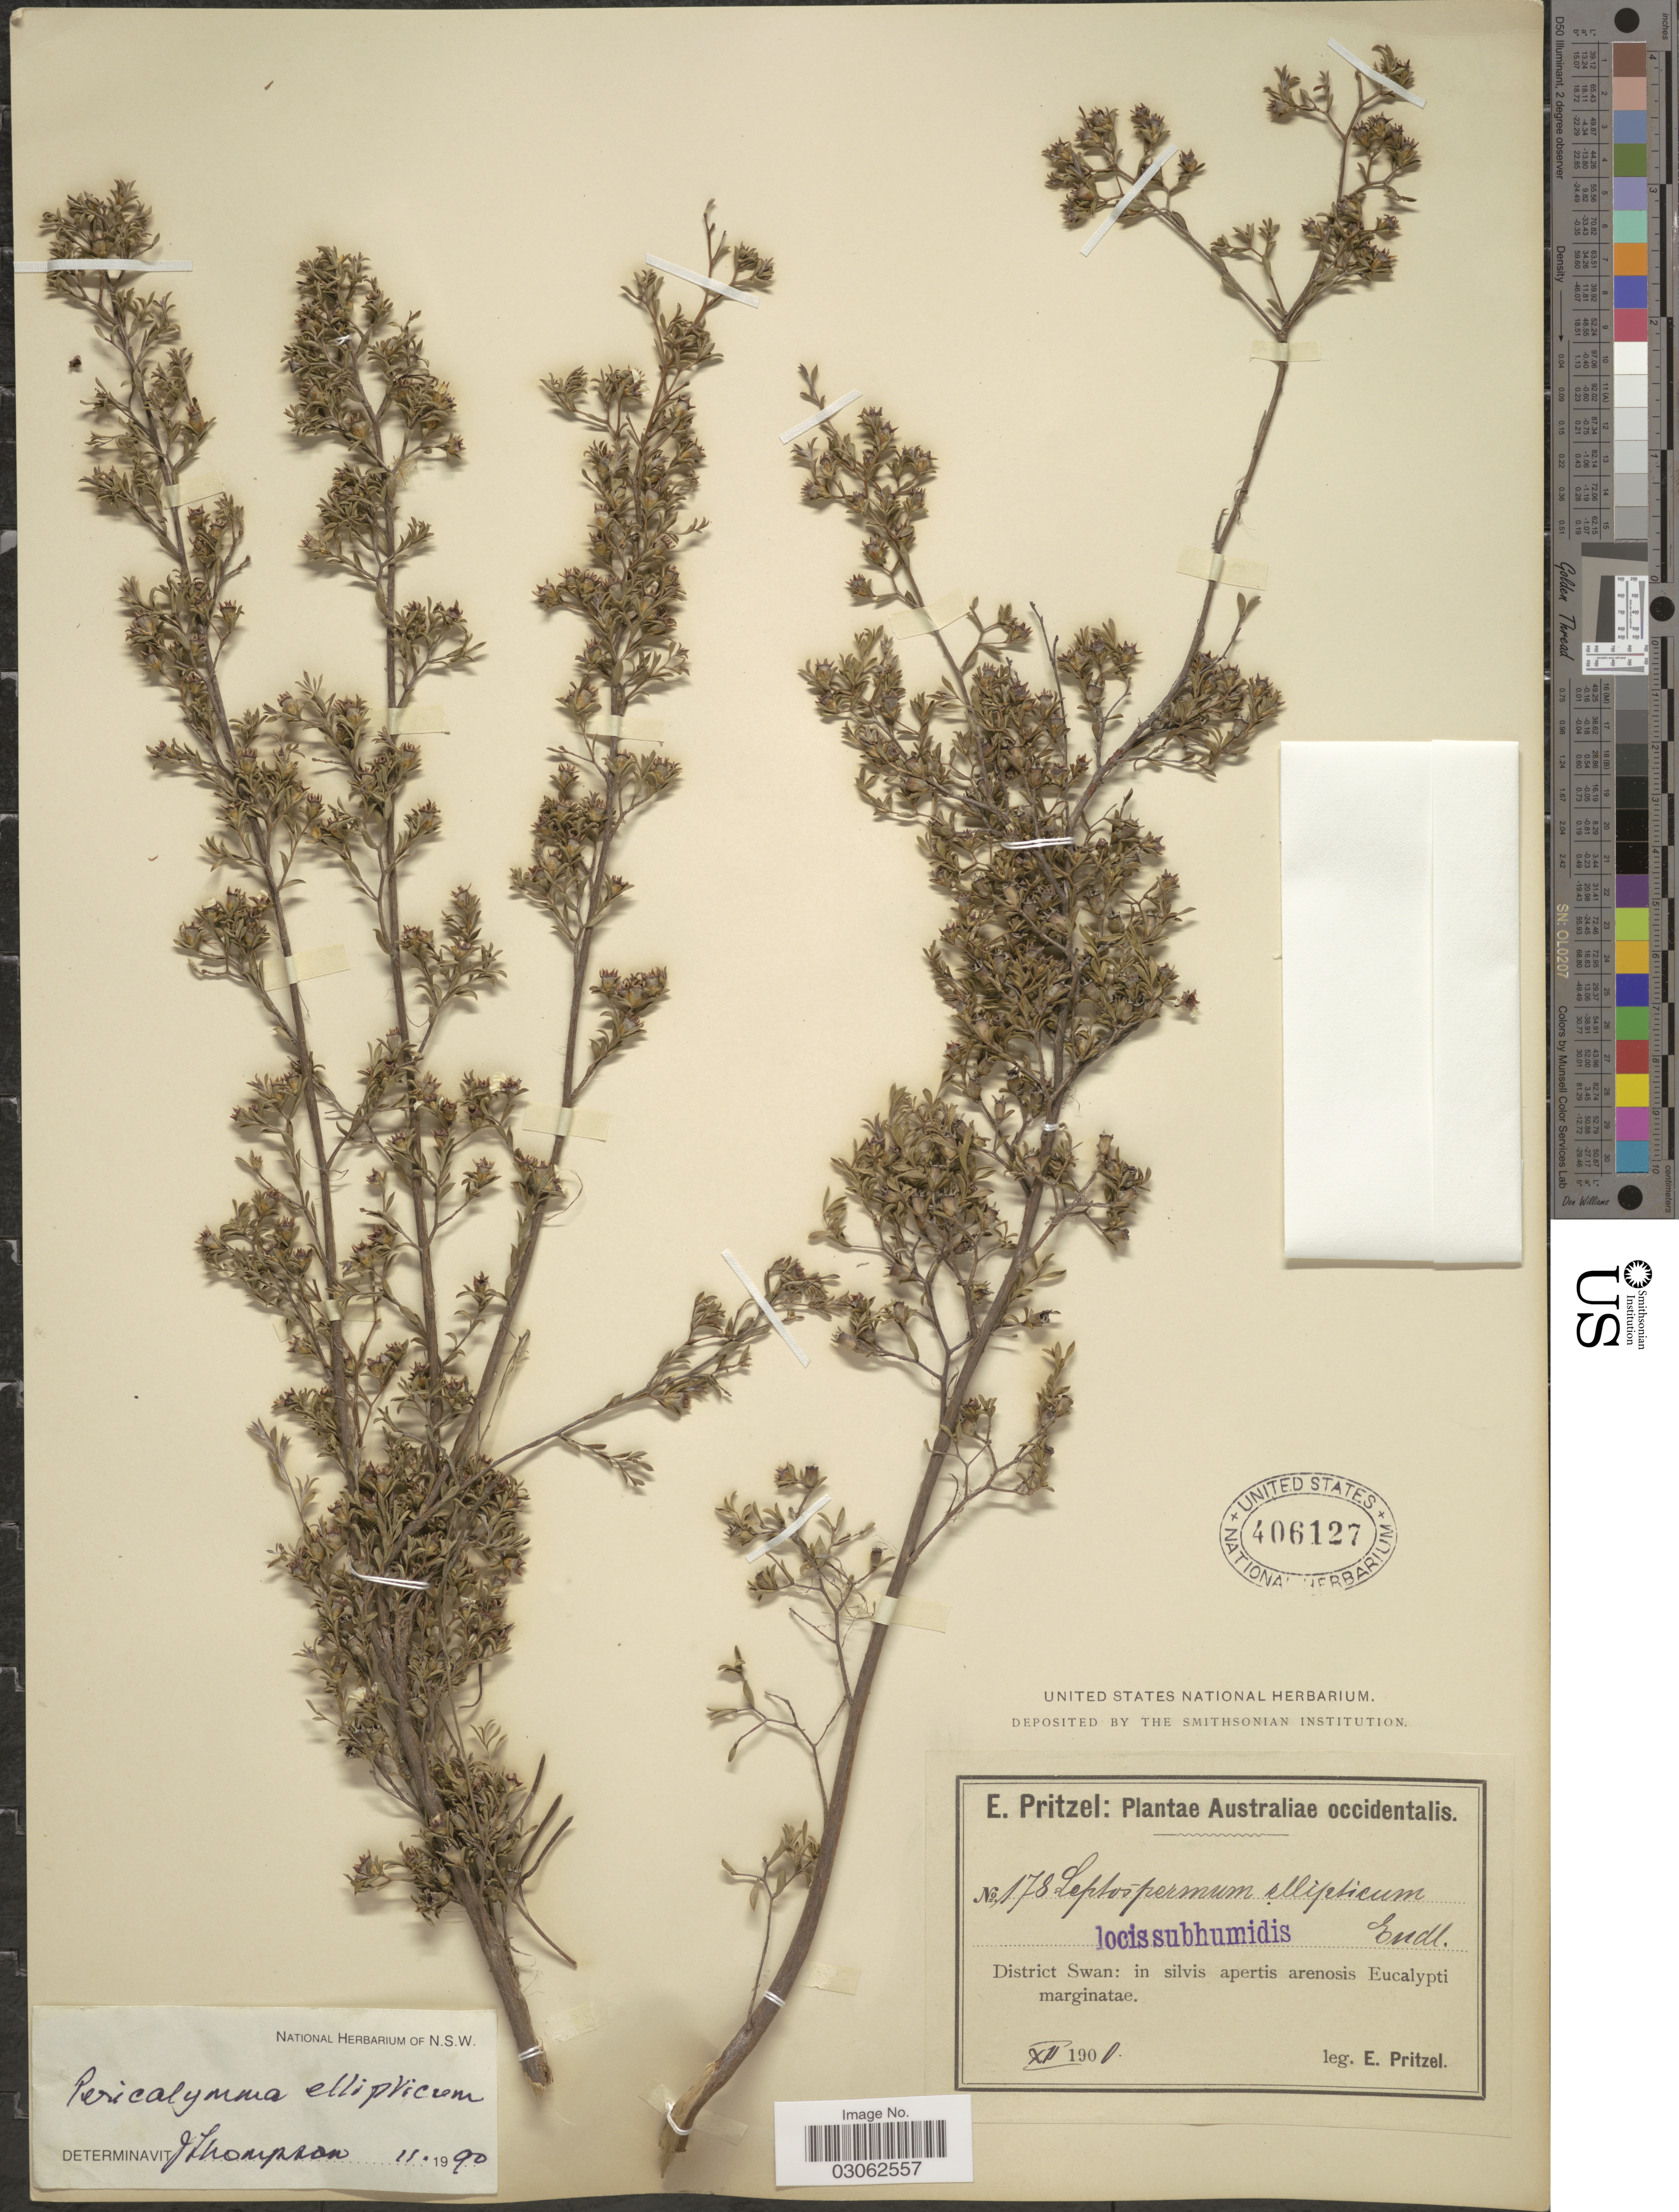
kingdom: Plantae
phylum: Tracheophyta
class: Magnoliopsida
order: Myrtales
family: Myrtaceae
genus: Pericalymma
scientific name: Pericalymma ellipticum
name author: Schauer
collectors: E. G. Pritzel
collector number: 178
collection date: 1901-12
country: Australia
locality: Australiae occidentalis. District Swan: in silvis apertis arenosis Eucalypti marginatae.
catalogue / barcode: US 406127